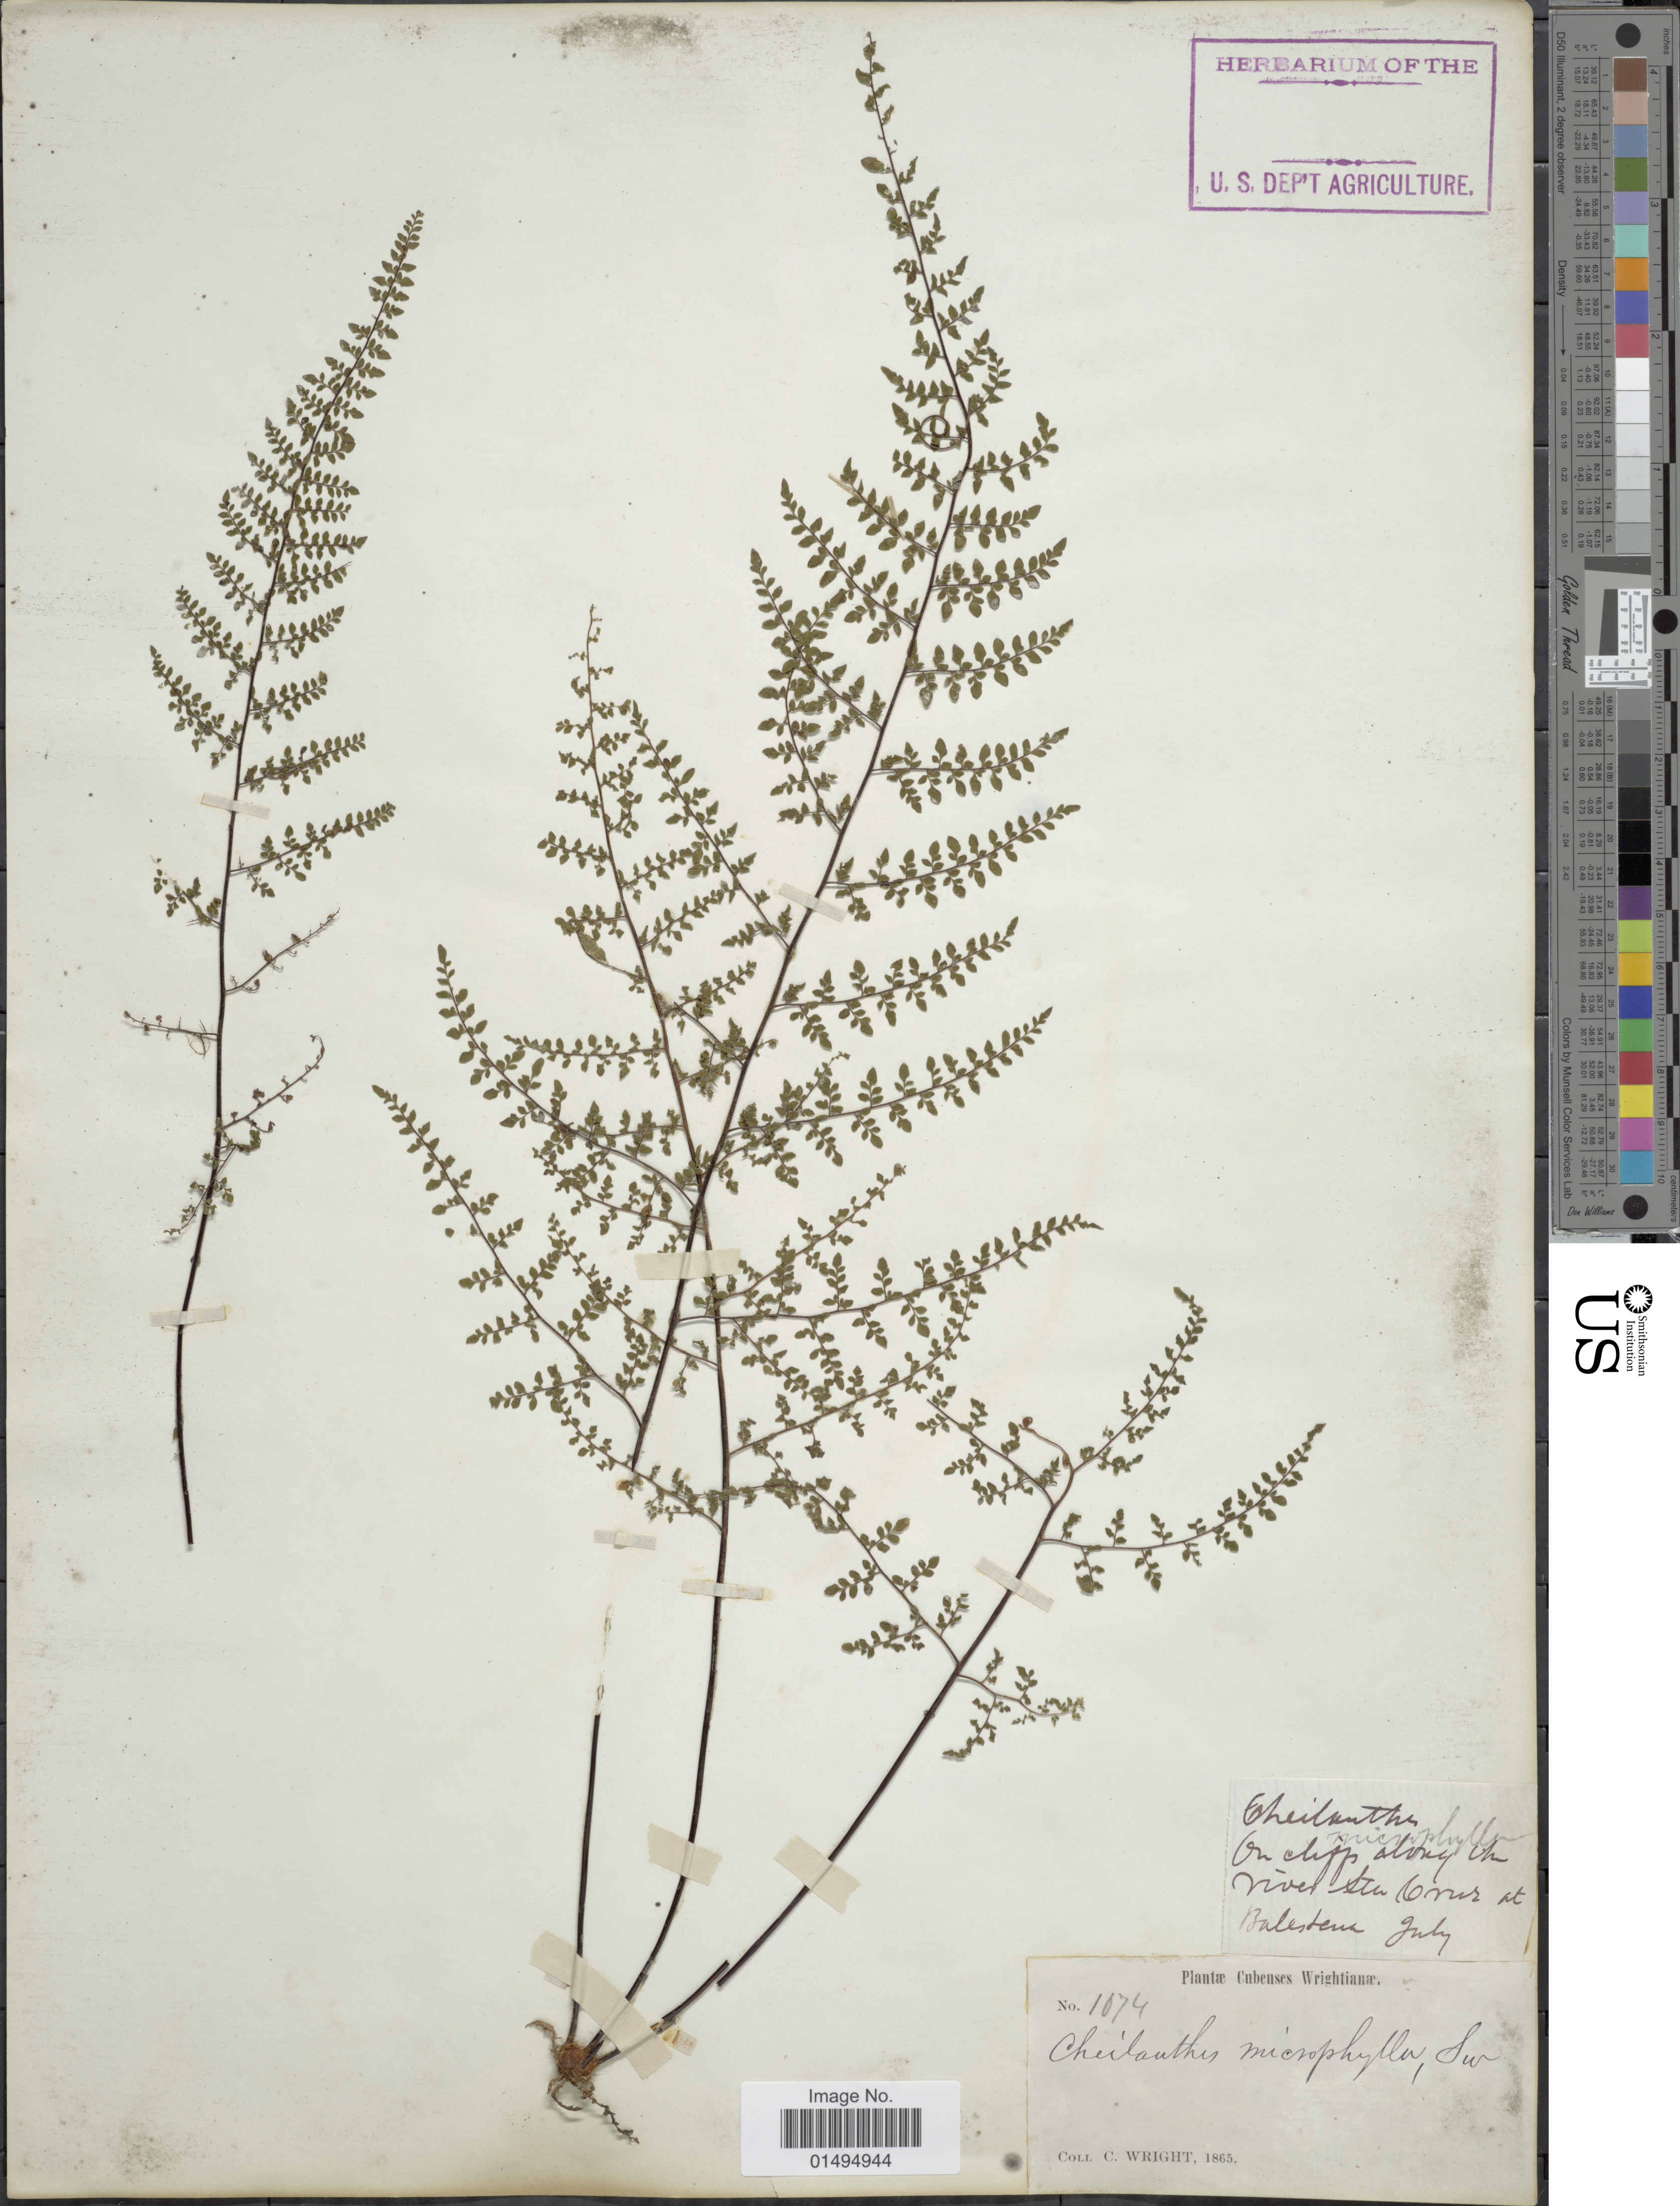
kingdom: Plantae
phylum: Tracheophyta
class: Polypodiopsida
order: Polypodiales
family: Pteridaceae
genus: Myriopteris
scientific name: Myriopteris microphylla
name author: (Sw.) Grusz & Windham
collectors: C. Wright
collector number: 1674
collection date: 1865-07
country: Cuba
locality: On cliffs along the river Sta Cruz at Balestena. Cubenses Wrightianae.